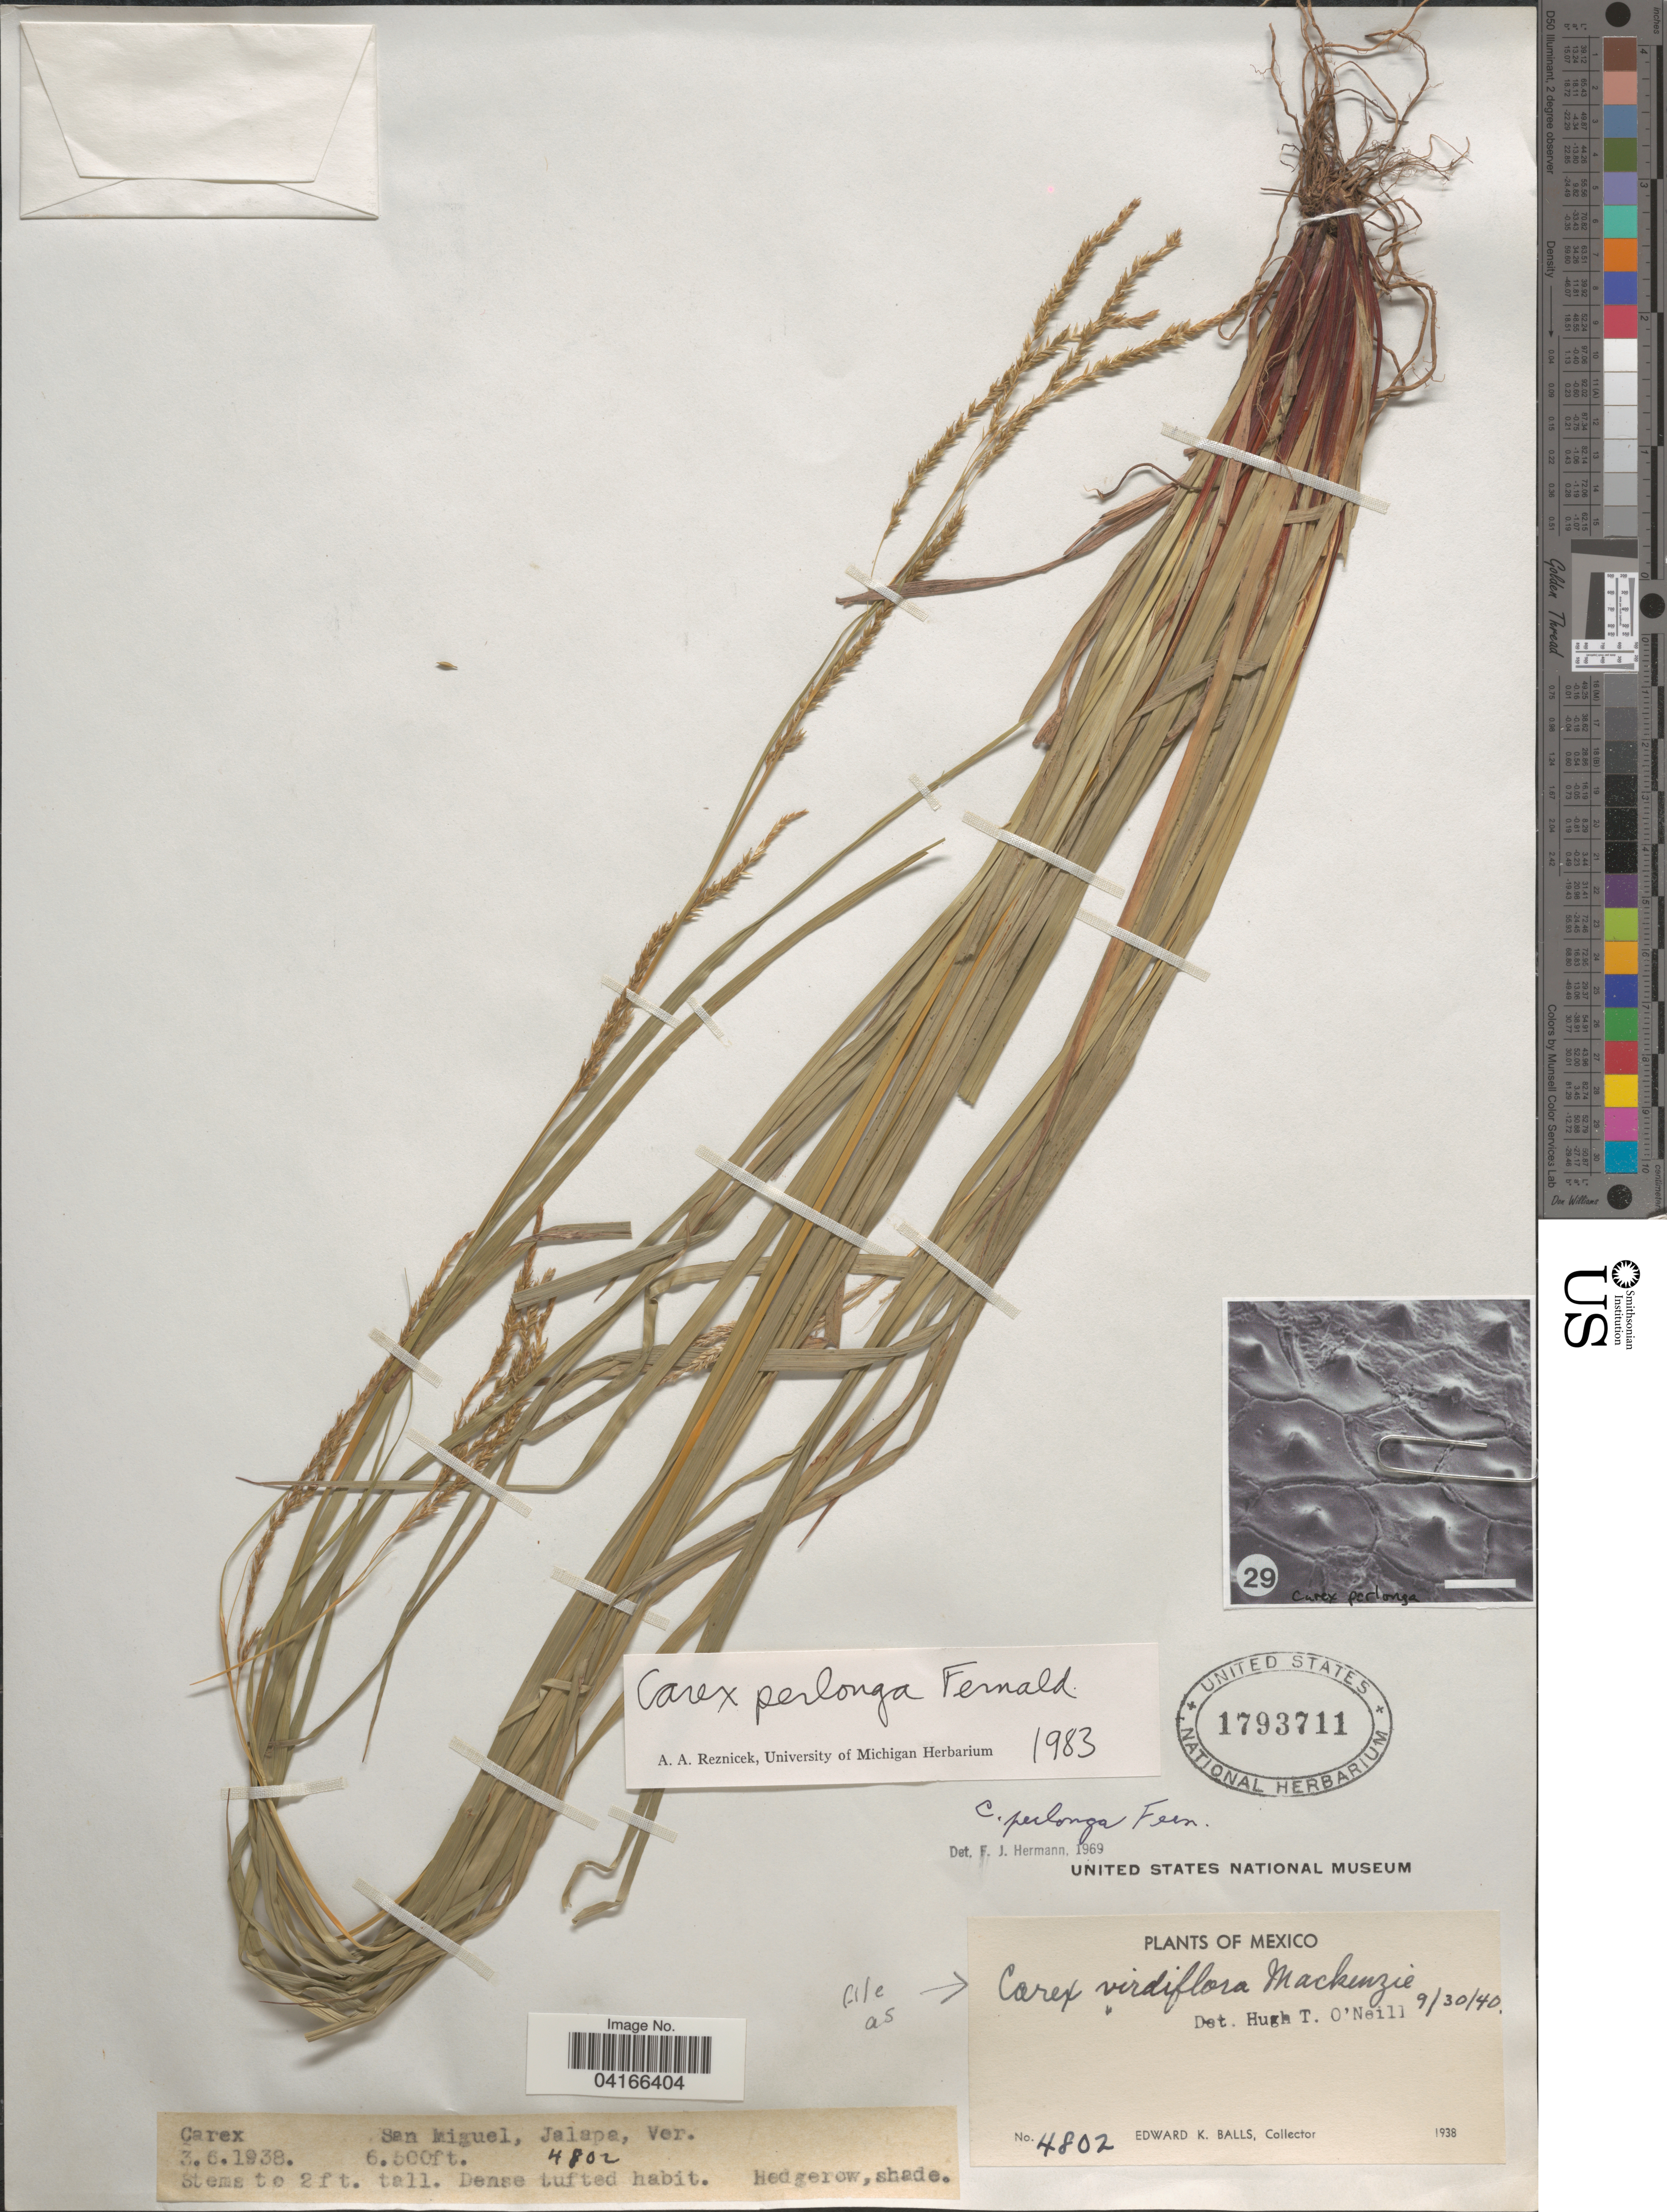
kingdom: Plantae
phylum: Tracheophyta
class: Liliopsida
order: Poales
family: Cyperaceae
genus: Carex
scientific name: Carex perlonga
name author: Fernald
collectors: E. K. Balls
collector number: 4802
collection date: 1938-06-03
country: Mexico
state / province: Veracruz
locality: San Miguel, Jalapa, Ver.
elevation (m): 1981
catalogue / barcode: US 1793711